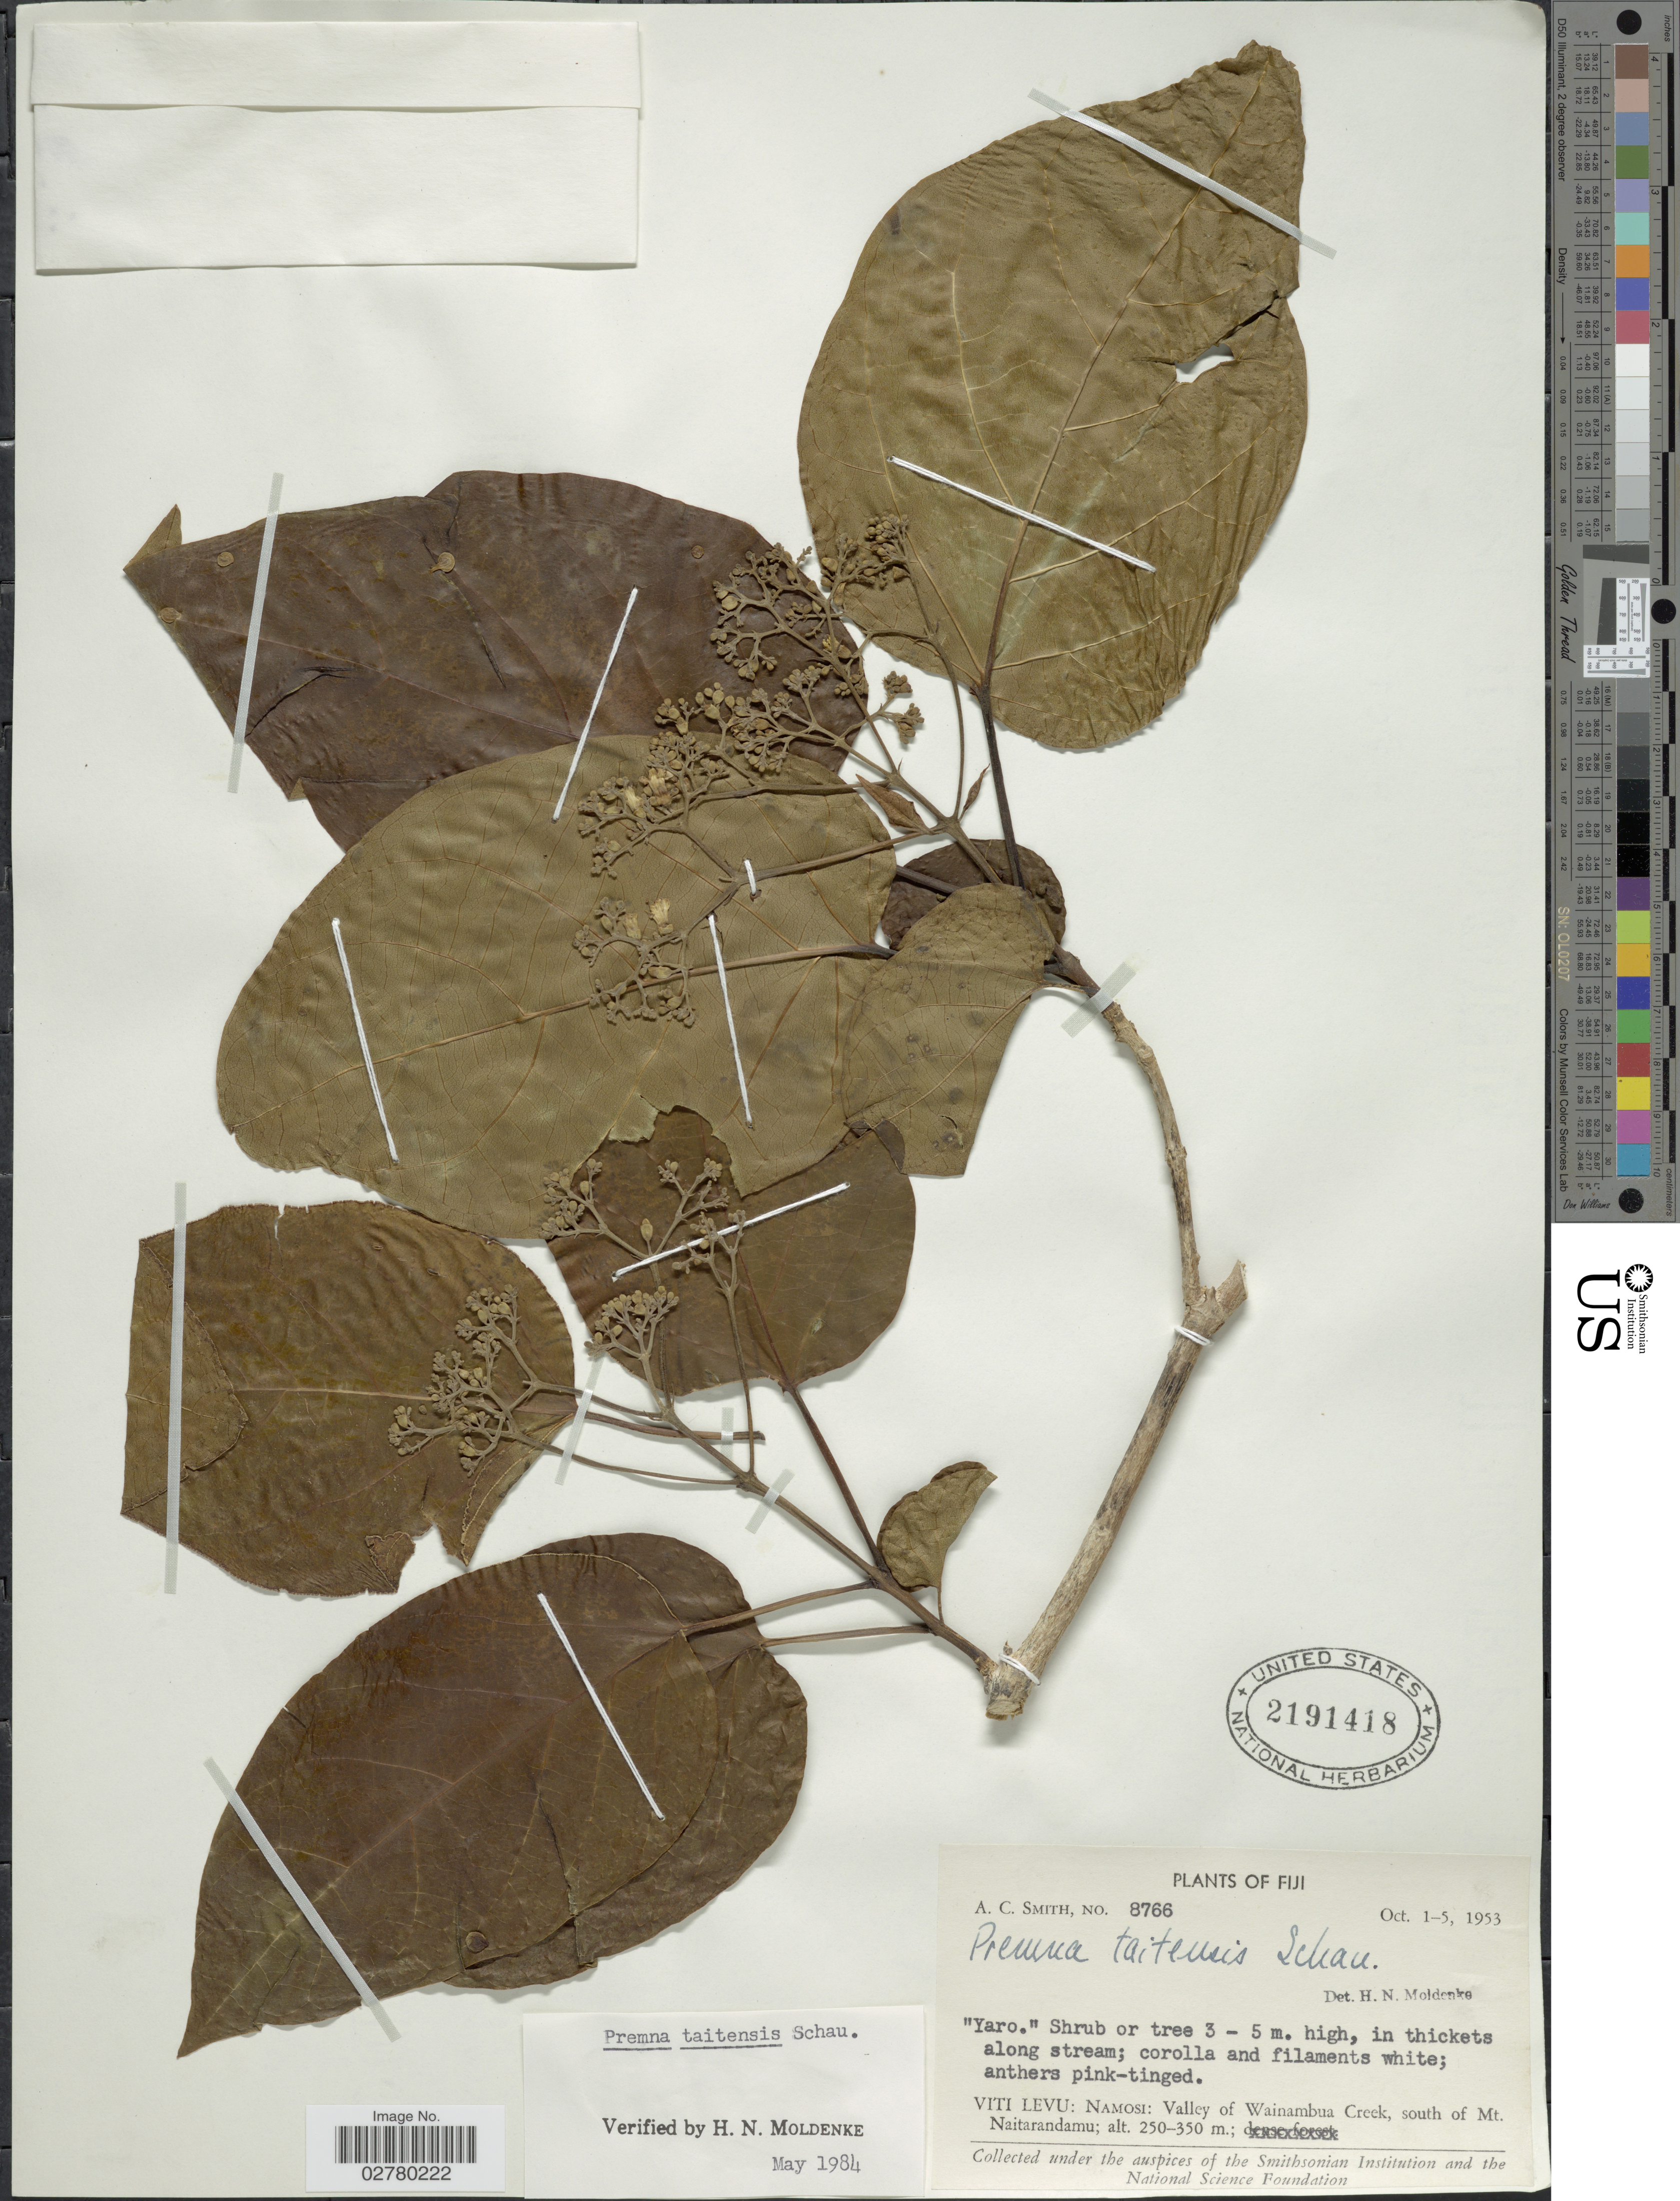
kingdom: Plantae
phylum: Tracheophyta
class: Magnoliopsida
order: Lamiales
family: Lamiaceae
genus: Premna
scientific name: Premna taitensis var. taitensis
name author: Schauer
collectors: A. C. Smith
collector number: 8766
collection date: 1953-10-01/1953-10-05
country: Fiji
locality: Viti Levu: Namosi: Valley of Wainambua Creek, south of Mt. Naitarandamu.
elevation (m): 250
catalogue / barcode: US 2191418